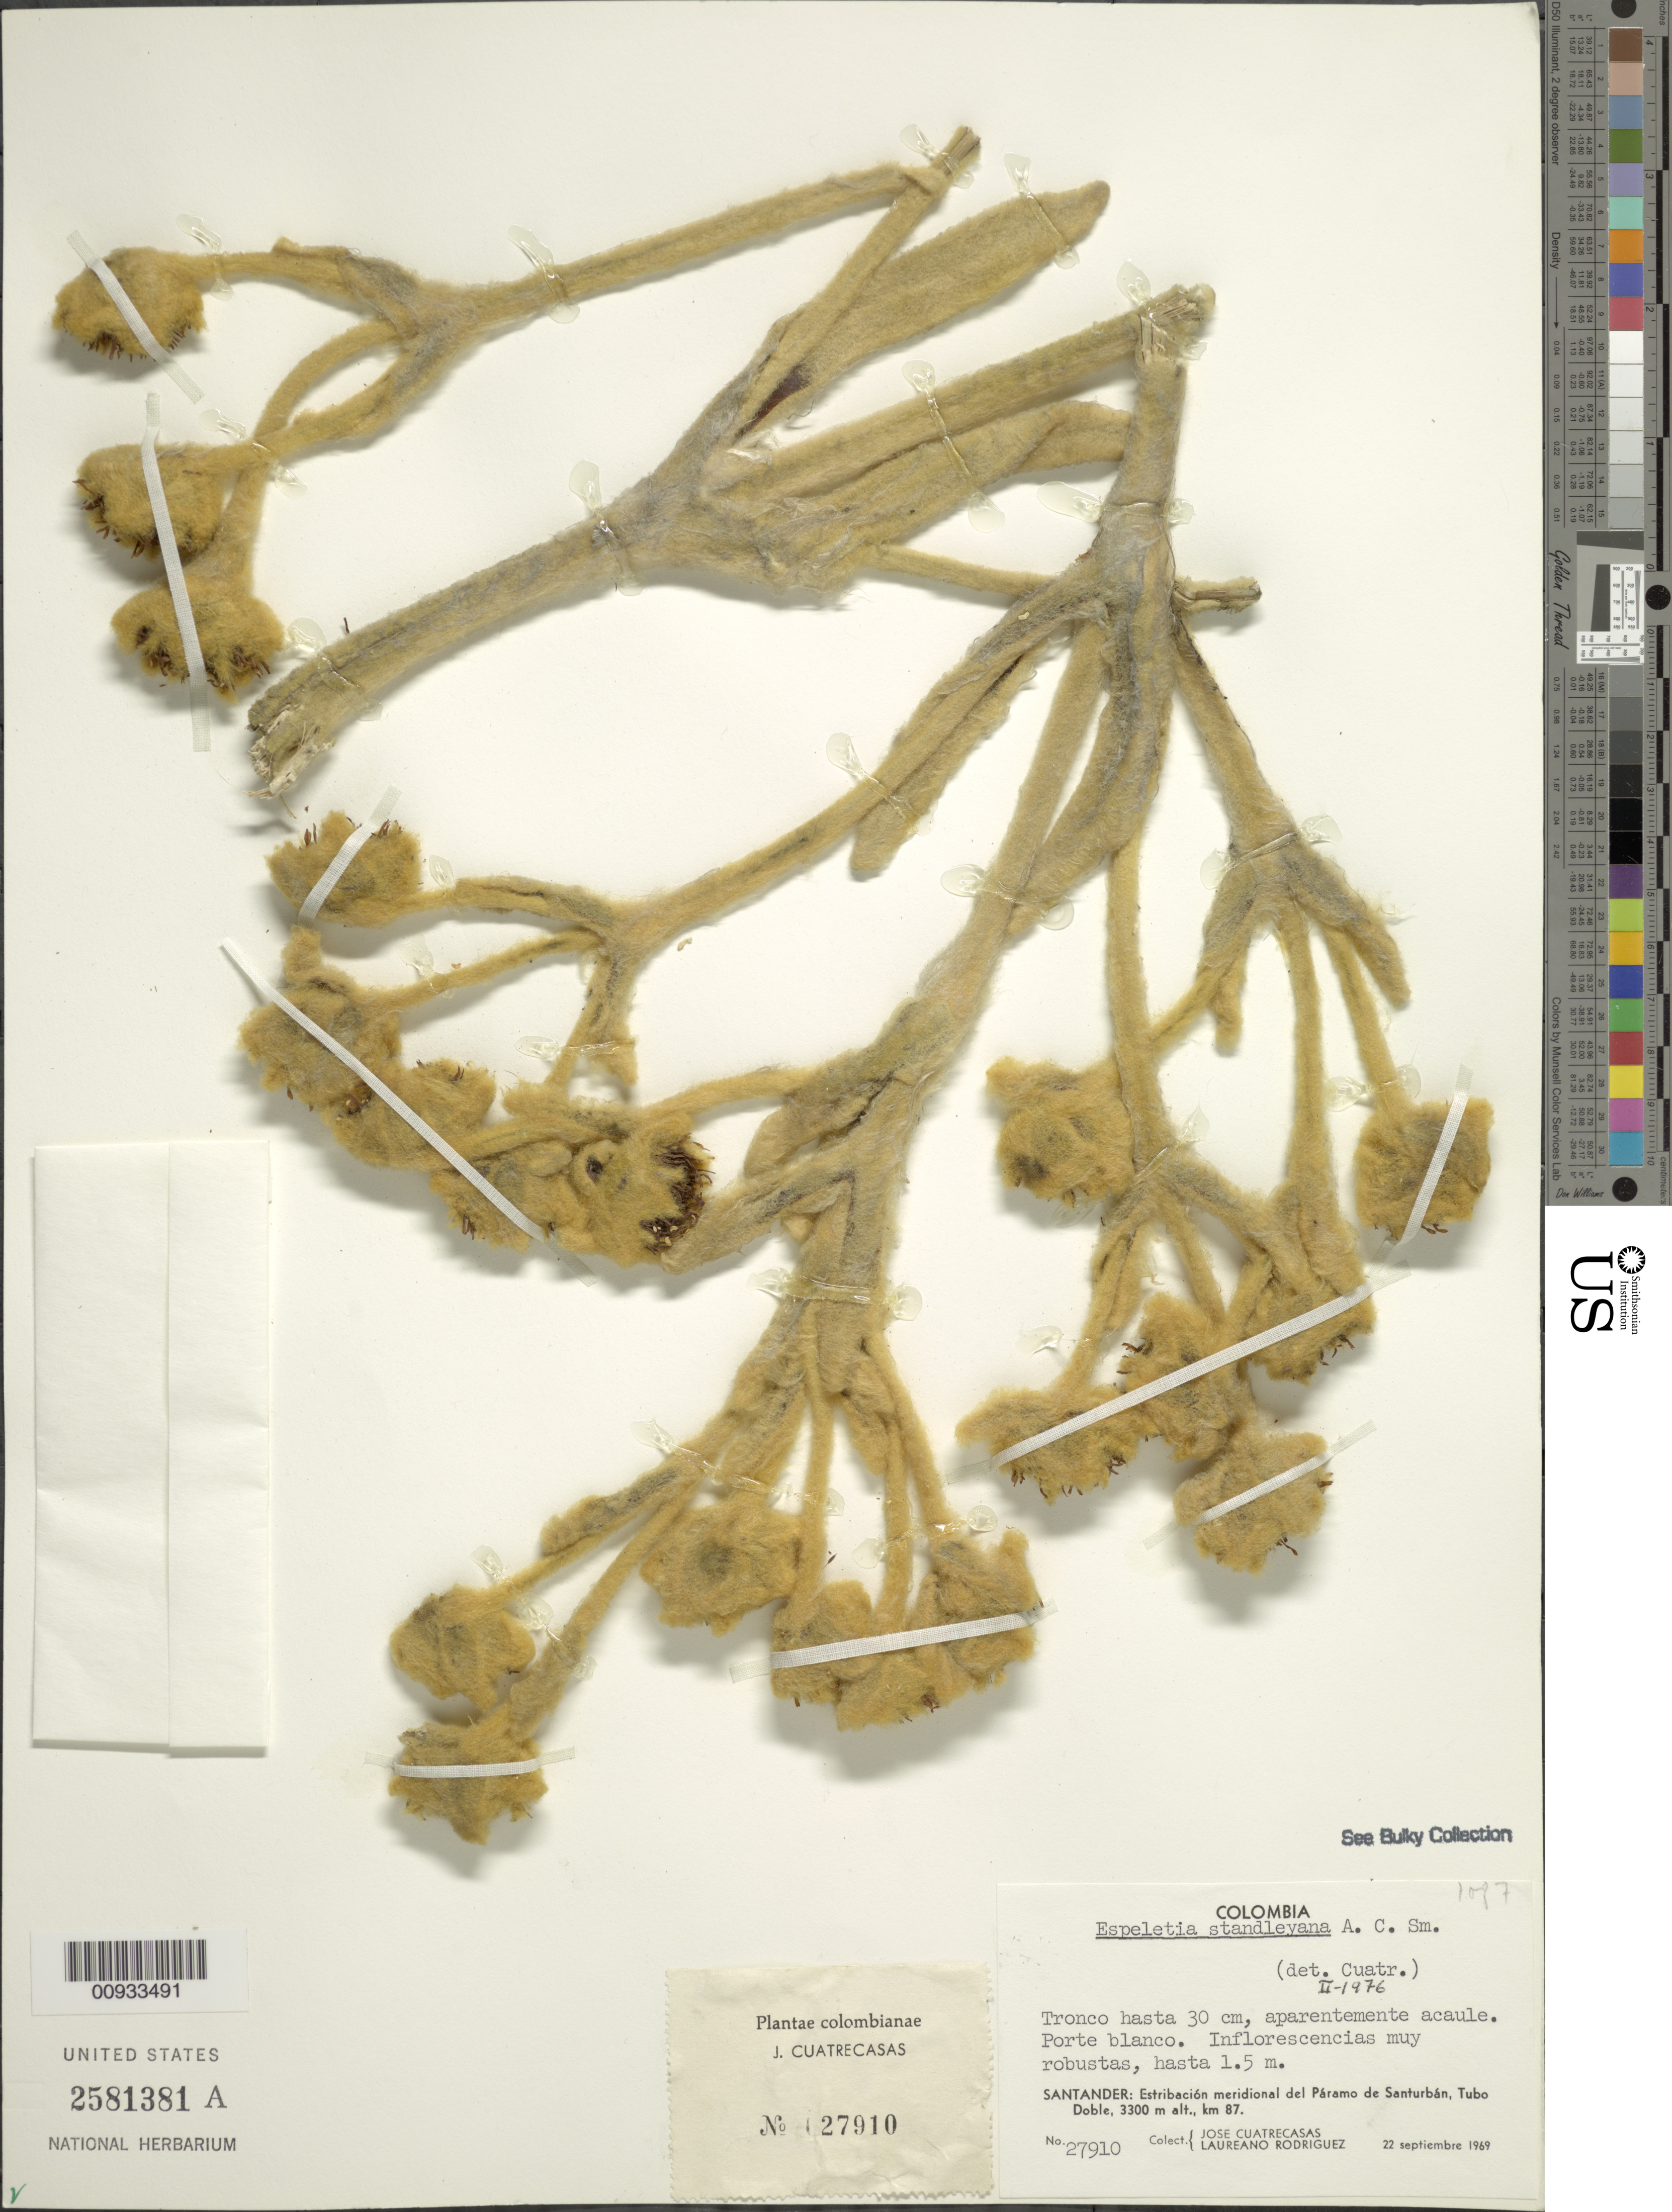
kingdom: Plantae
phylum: Tracheophyta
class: Magnoliopsida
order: Asterales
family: Asteraceae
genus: Espeletia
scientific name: Espeletia standleyana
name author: A.C. Sm.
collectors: J. Cuatrecasas & L. Rodriguez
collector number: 27910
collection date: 1969-09-22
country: Colombia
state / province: Santander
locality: Páramo de Santurbán. Estribación meridional, Tubo Doble, km 87.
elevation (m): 3300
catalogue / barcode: US 2581381A